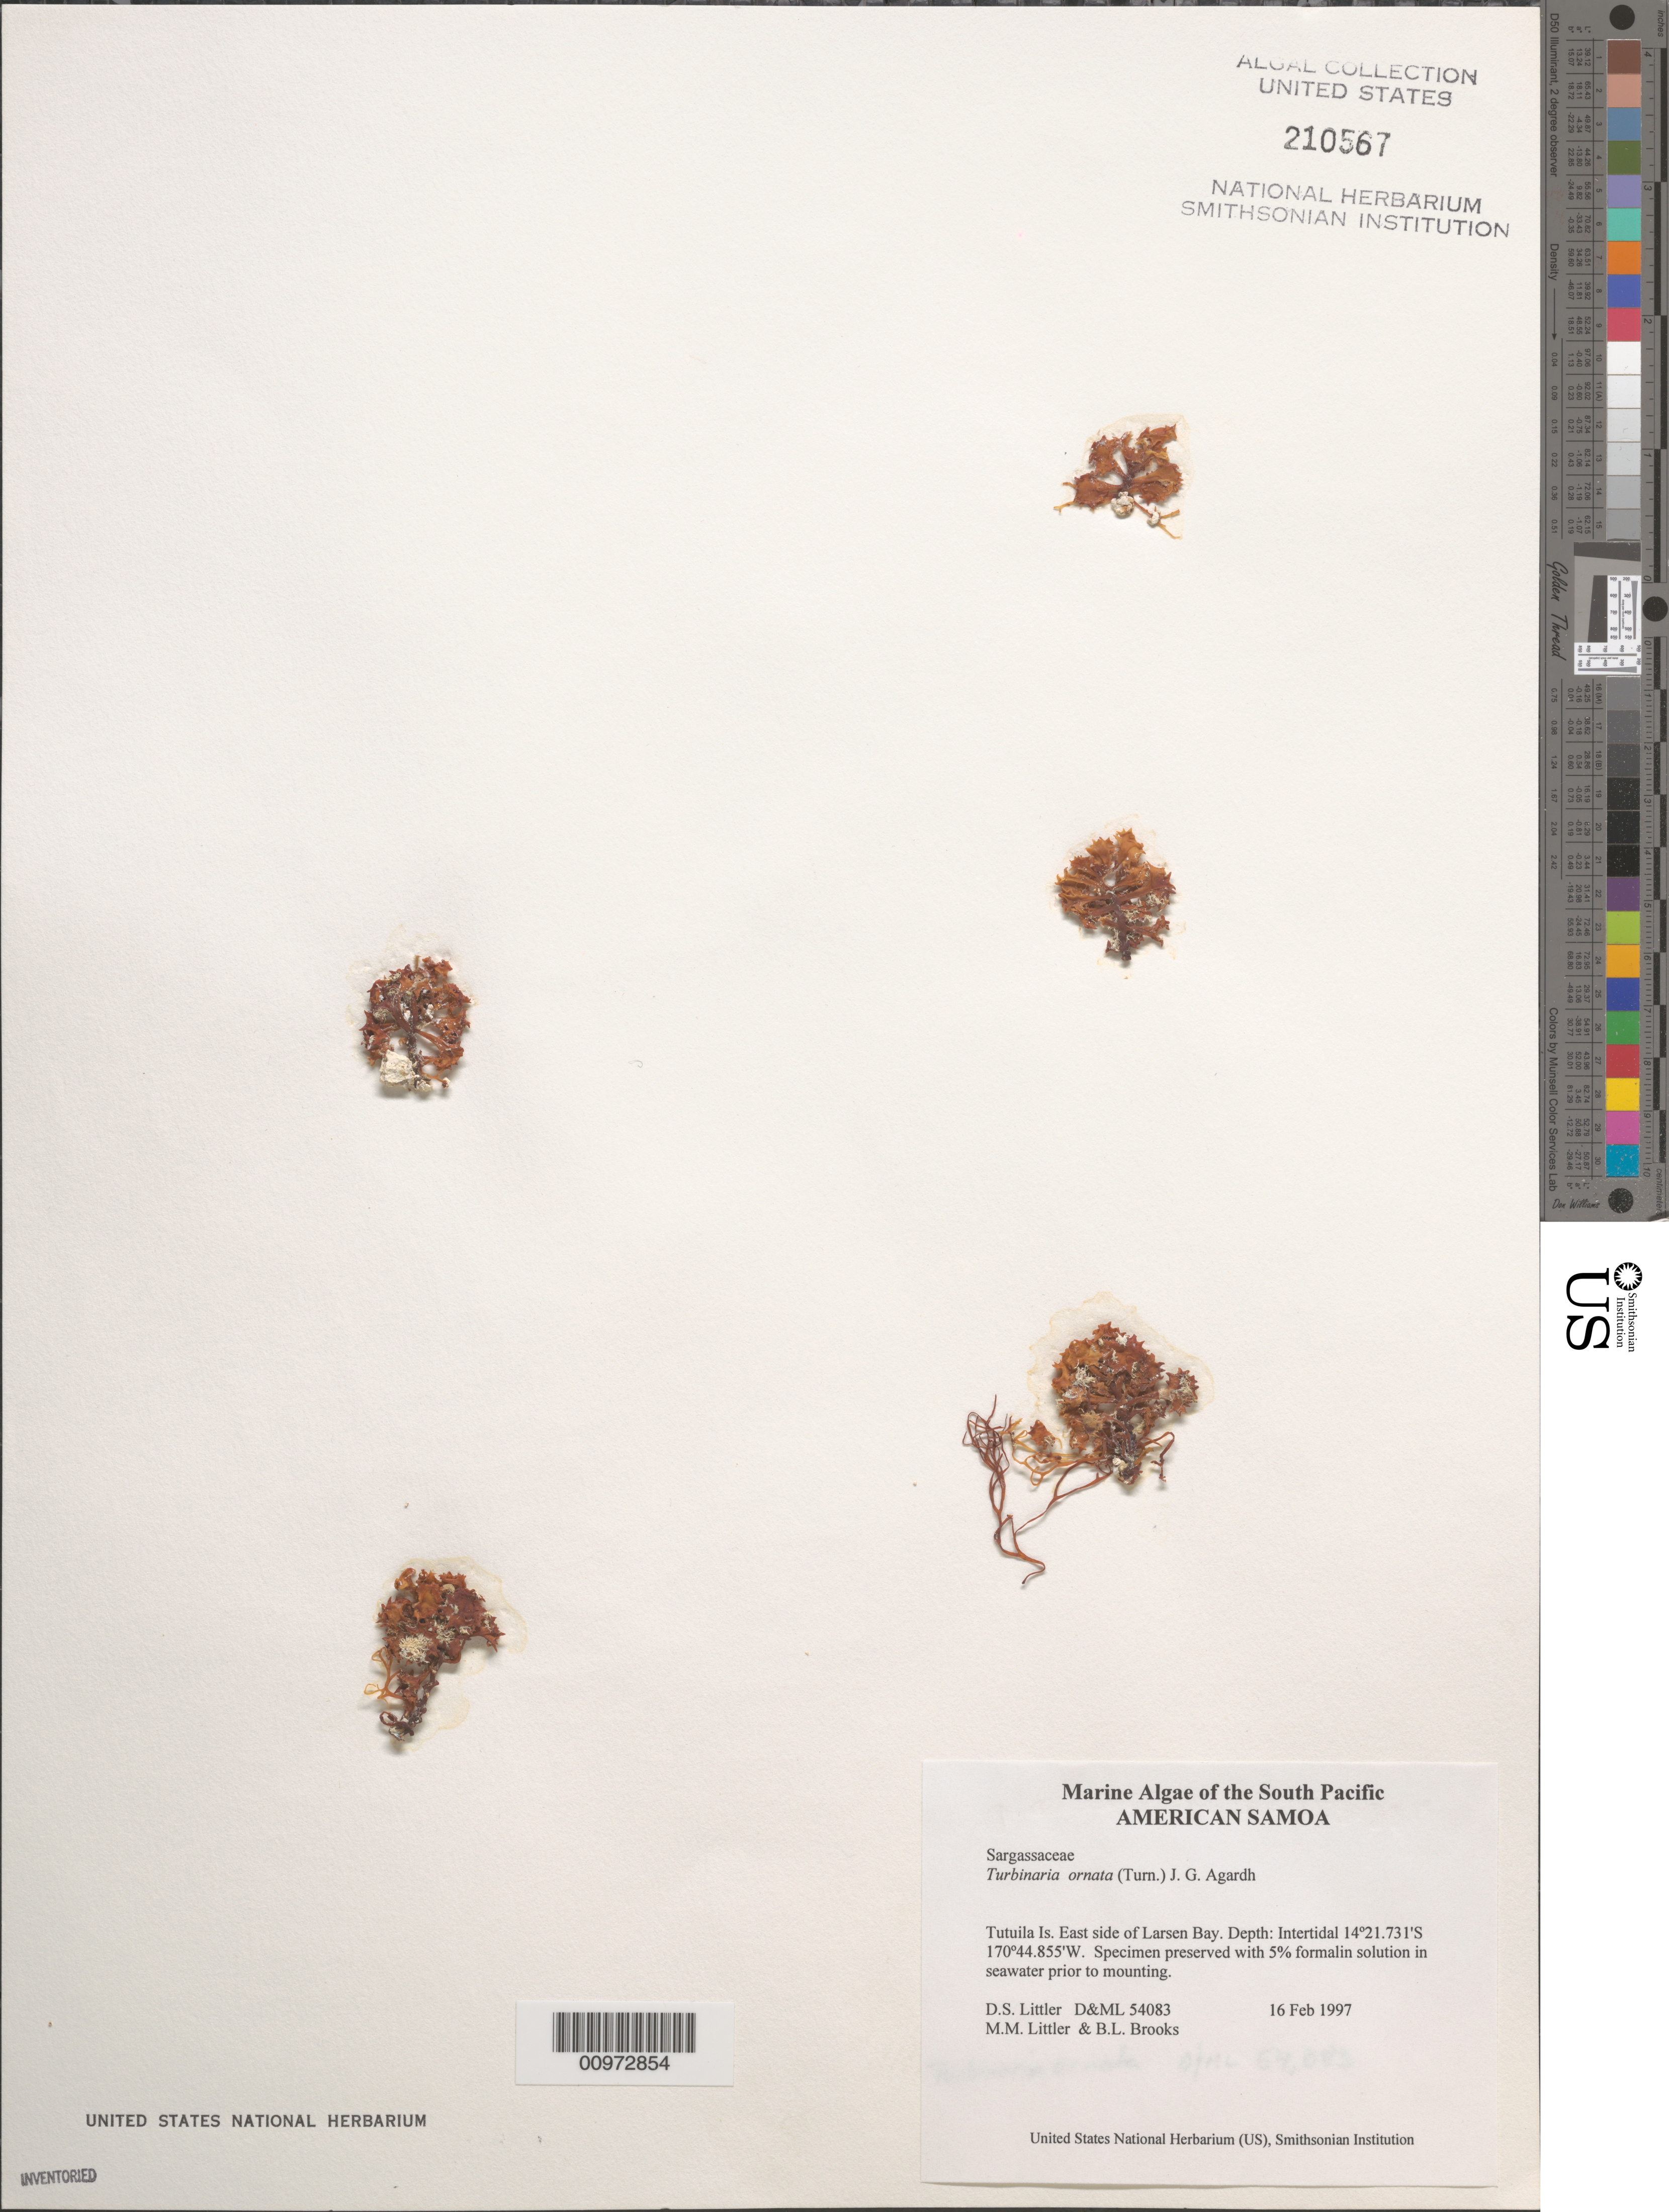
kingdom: Chromista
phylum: Ochrophyta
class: Phaeophyceae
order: Fucales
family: Sargassaceae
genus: Turbinaria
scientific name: Turbinaria ornata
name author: (Turner) J. Agardh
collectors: D. S. Littler, M. M. Littler & B. Brooks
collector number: D&ML 54083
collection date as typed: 16 Feb 1997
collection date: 1997-02-16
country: American Samoa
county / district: Eastern District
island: Tutua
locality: Larsen Bay, east side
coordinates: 14 21.731'S, 170 44.855'W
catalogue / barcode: US 210567